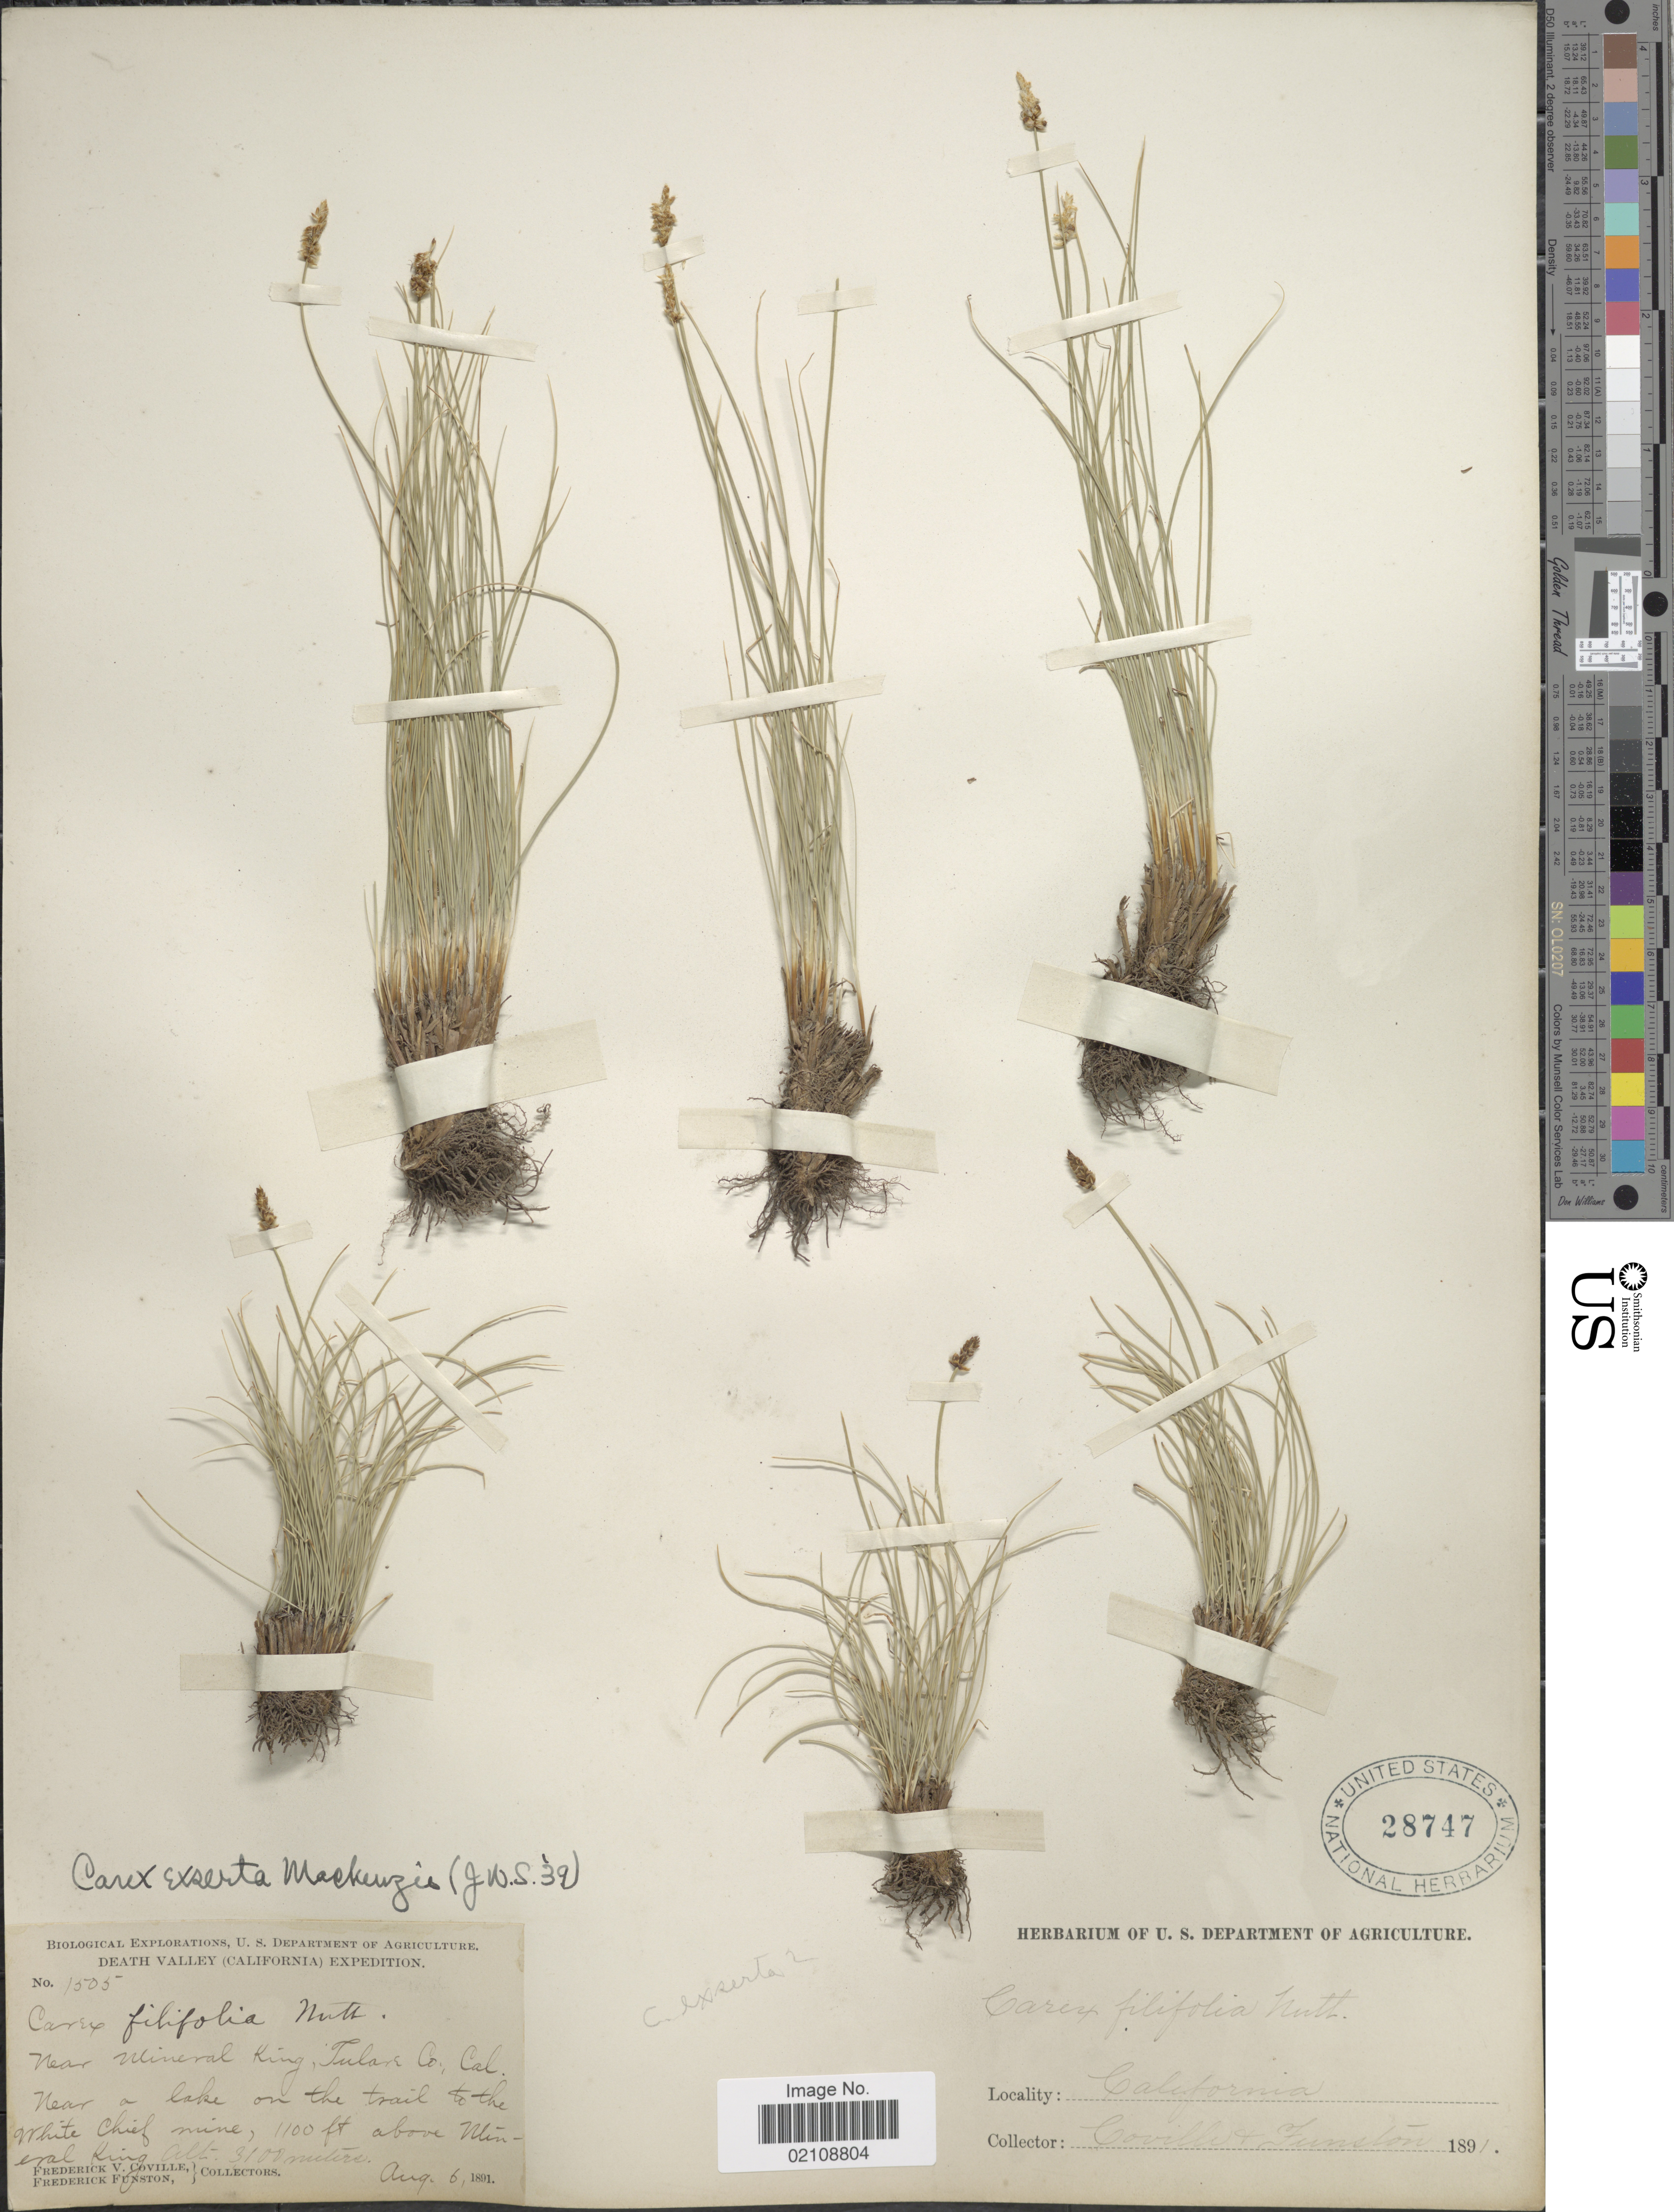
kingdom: Plantae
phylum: Tracheophyta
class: Liliopsida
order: Poales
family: Cyperaceae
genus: Carex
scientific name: Carex filifolia var. erostrata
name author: Kük.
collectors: F. V. Coville & F. Funston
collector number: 1505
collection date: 1891-08-06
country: United States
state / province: California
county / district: Tulare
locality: Death Valley, near Mineral King, Tulare Co., Near a lake on the trail to the White Chief mine, 1100 ft above Mineral King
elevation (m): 3100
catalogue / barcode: US 28747